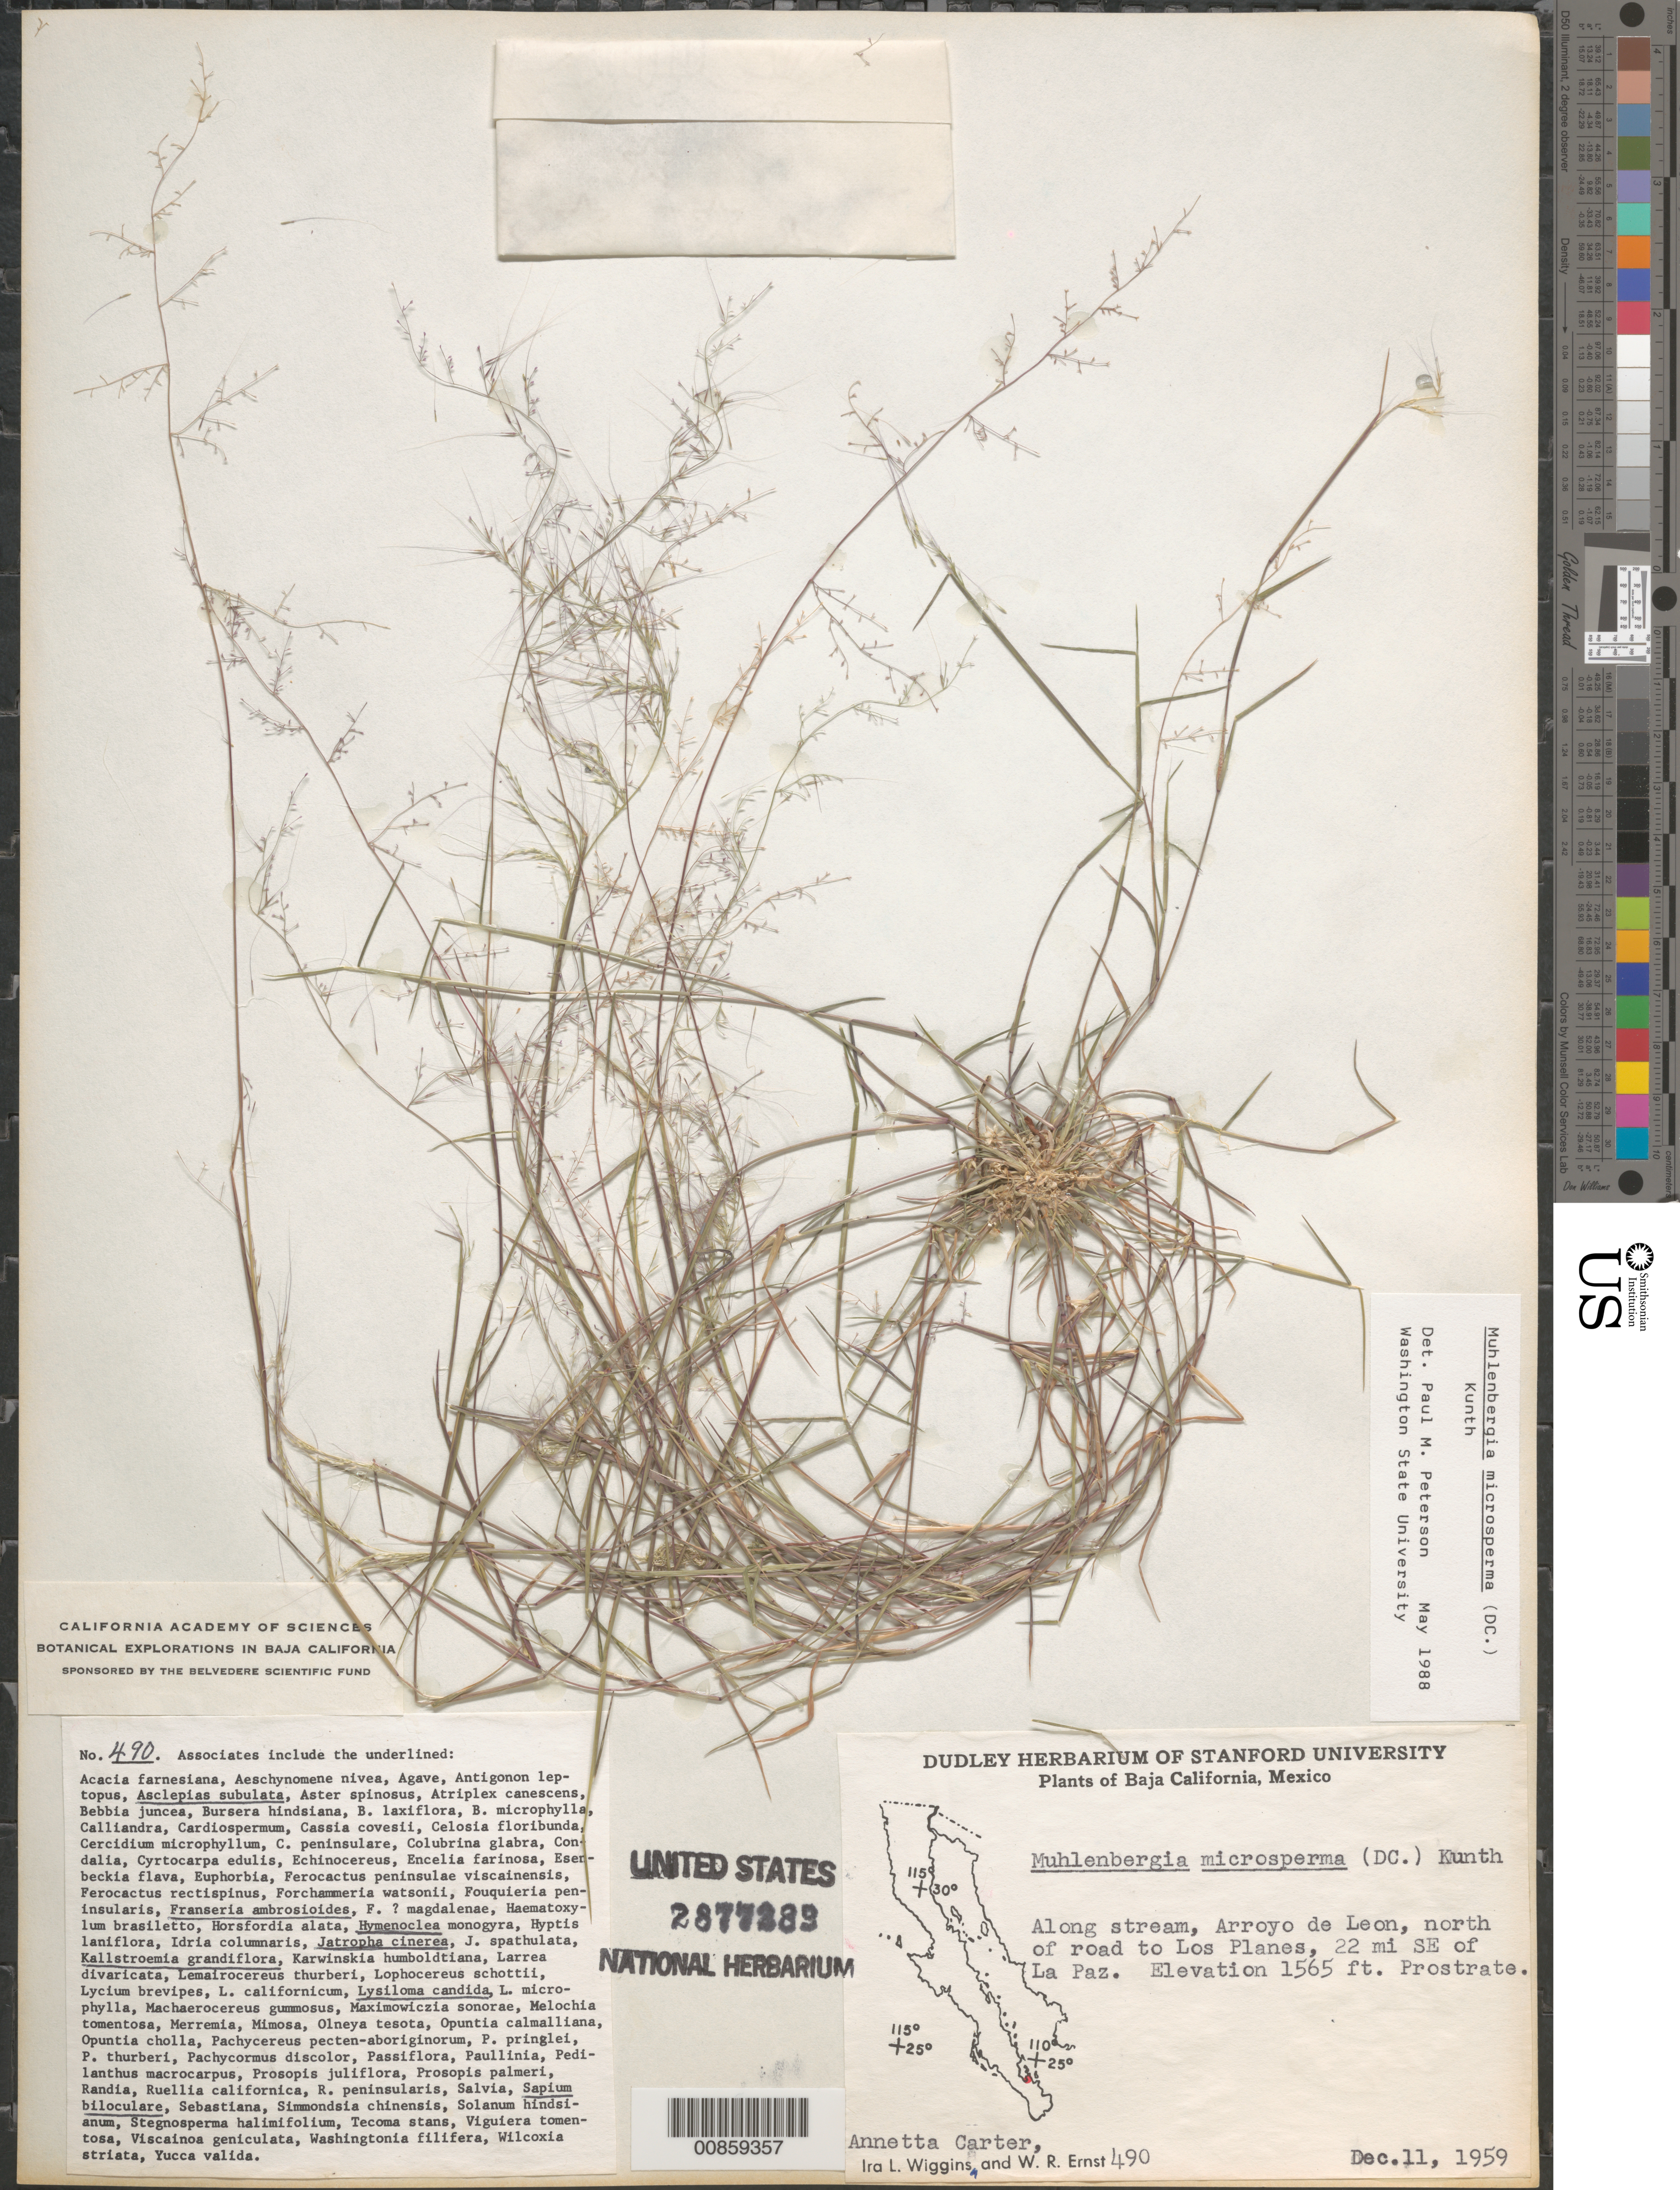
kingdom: Plantae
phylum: Tracheophyta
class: Liliopsida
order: Poales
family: Poaceae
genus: Muhlenbergia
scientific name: Muhlenbergia microsperma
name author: (DC.) Kunth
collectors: I. L. Wiggins & A. Cortès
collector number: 490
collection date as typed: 11 Dec 1959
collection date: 1959-12-11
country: Mexico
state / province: Baja California Sur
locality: Arroyo de Leon, N road to Los Planes, 22 mi SE of La Paz.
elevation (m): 477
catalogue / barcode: US 2877289